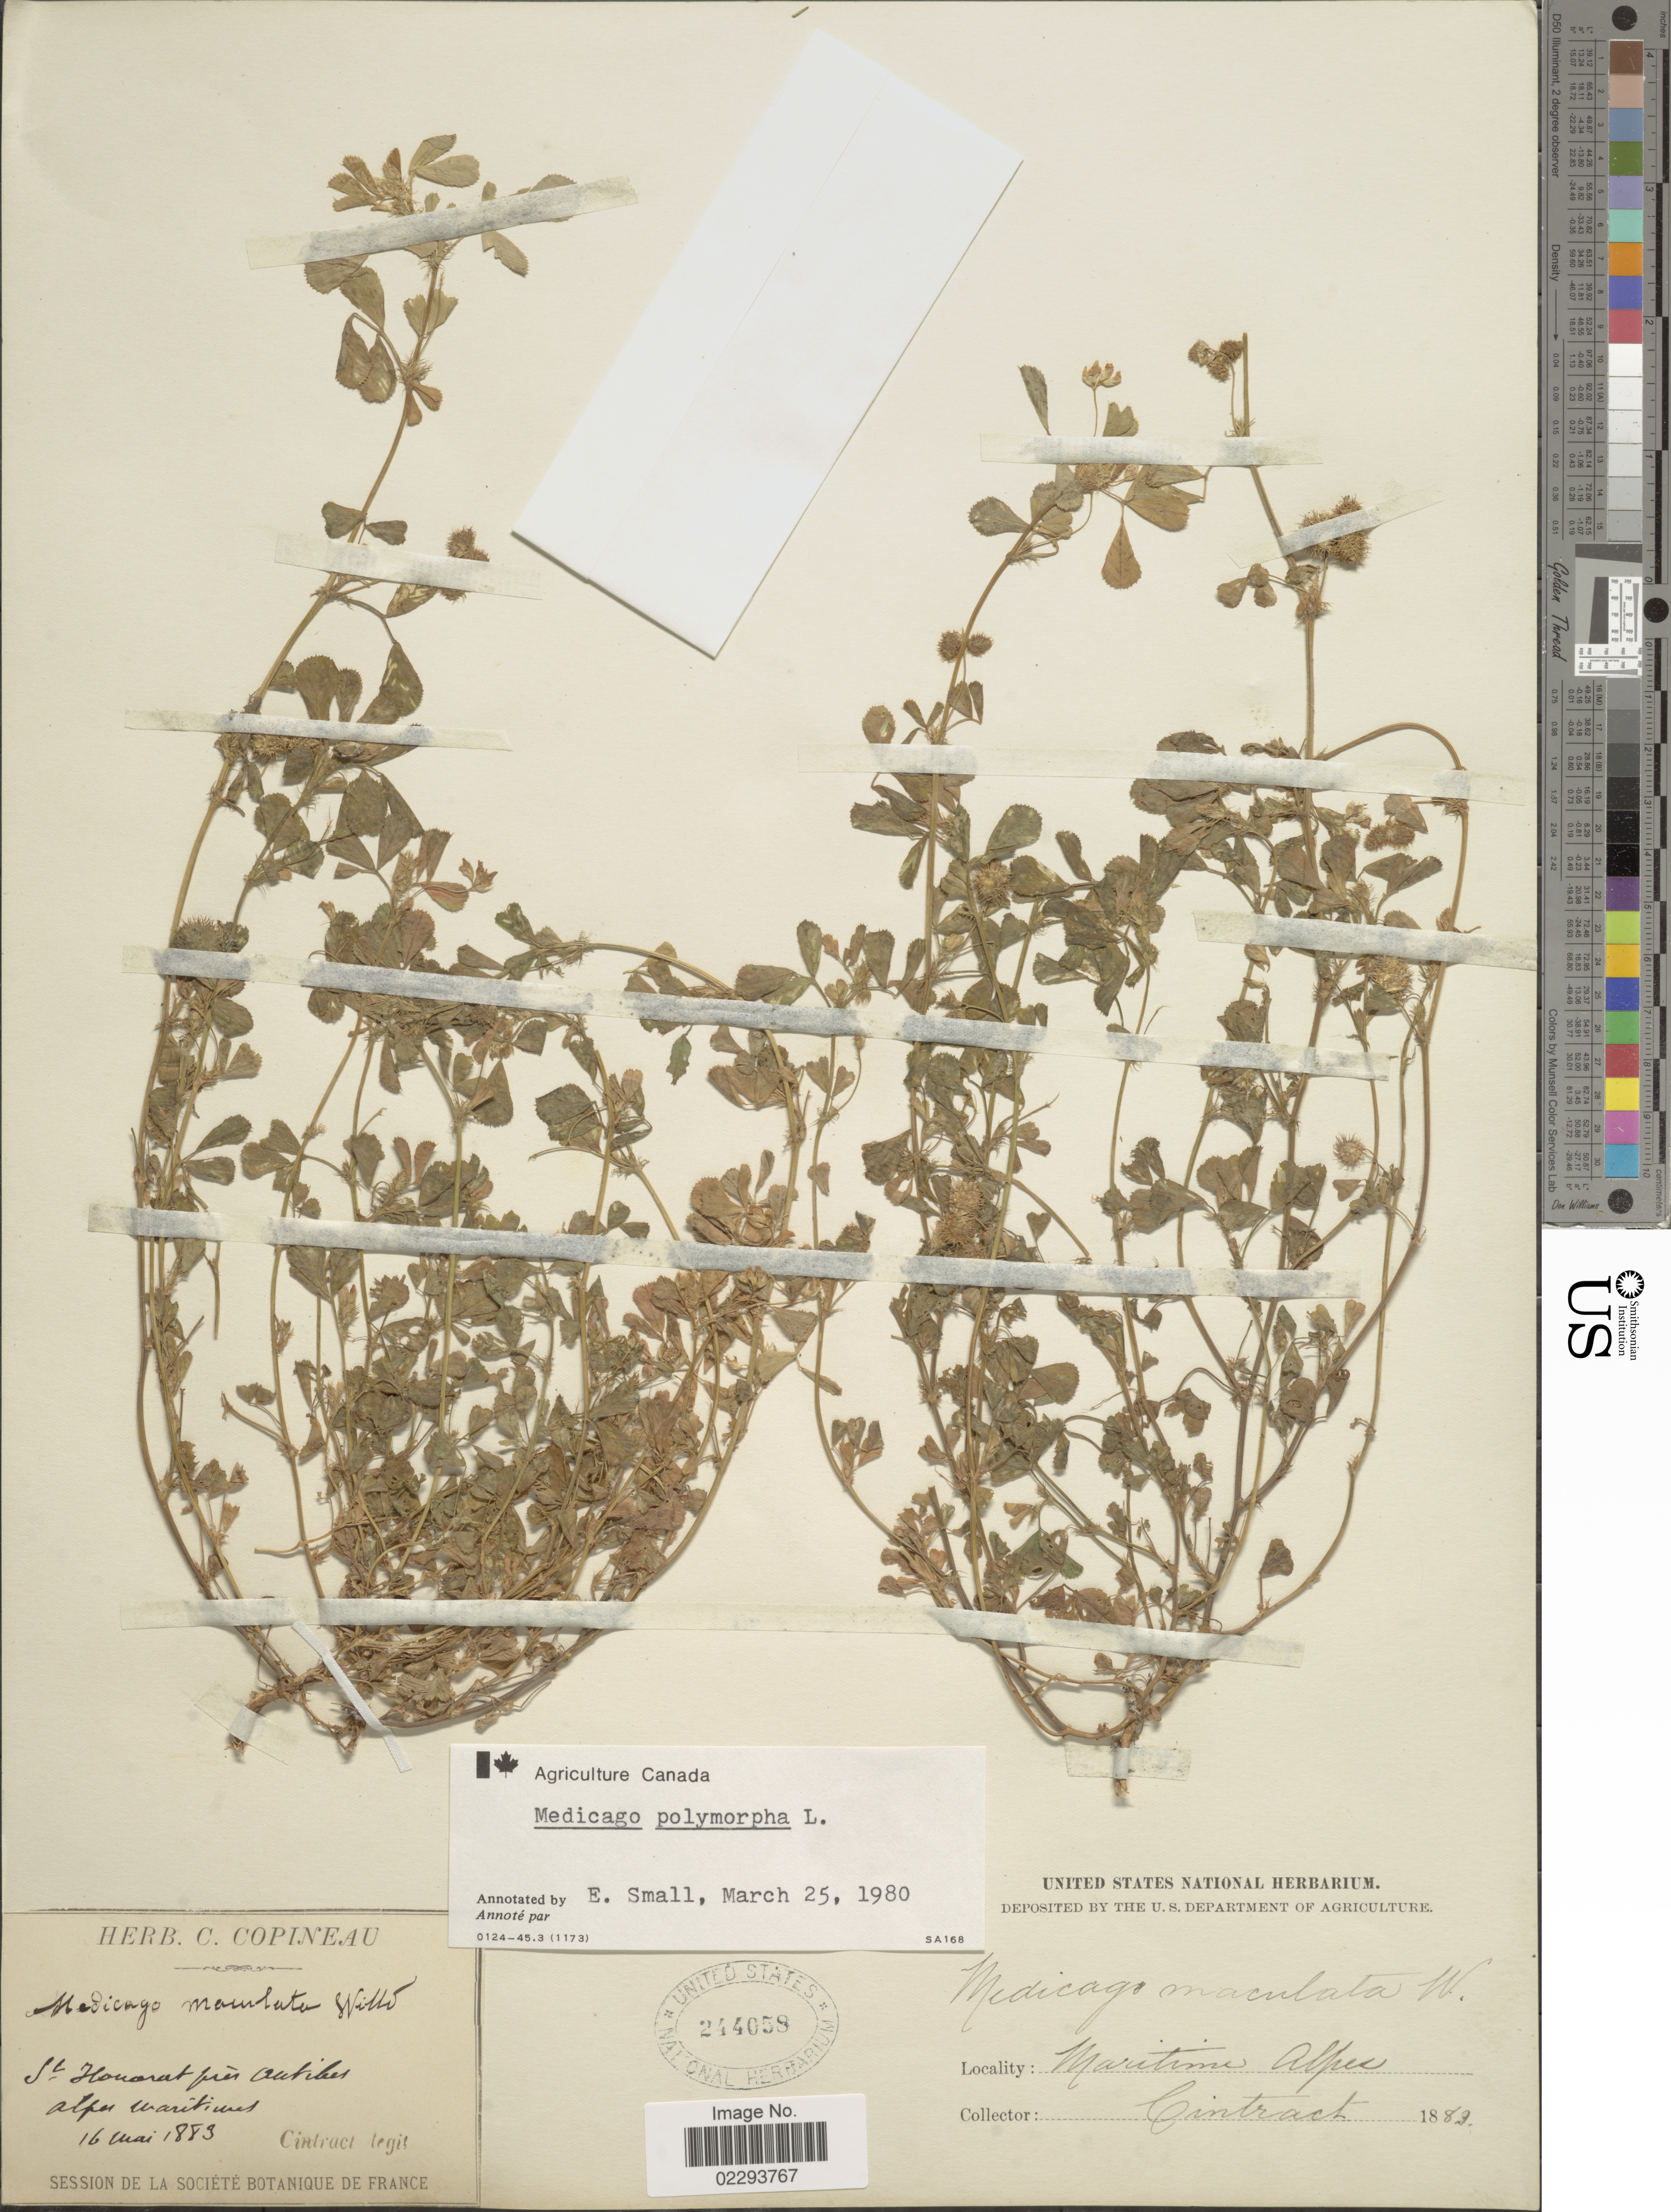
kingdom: Plantae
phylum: Tracheophyta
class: Magnoliopsida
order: Fabales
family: Fabaceae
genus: Medicago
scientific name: Medicago polymorpha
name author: L.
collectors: Cintract, --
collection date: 1883-05-16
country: France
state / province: Provence-Alpes-Côte d'Azur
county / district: Alpes-Maritimes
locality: St. Honorat près Antibes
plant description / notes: Corrected "Maritime Alpes. St. Houarat pres autibes" to "St. Honorat près Antibes. Alpes Maritimes."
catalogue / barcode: US 244058